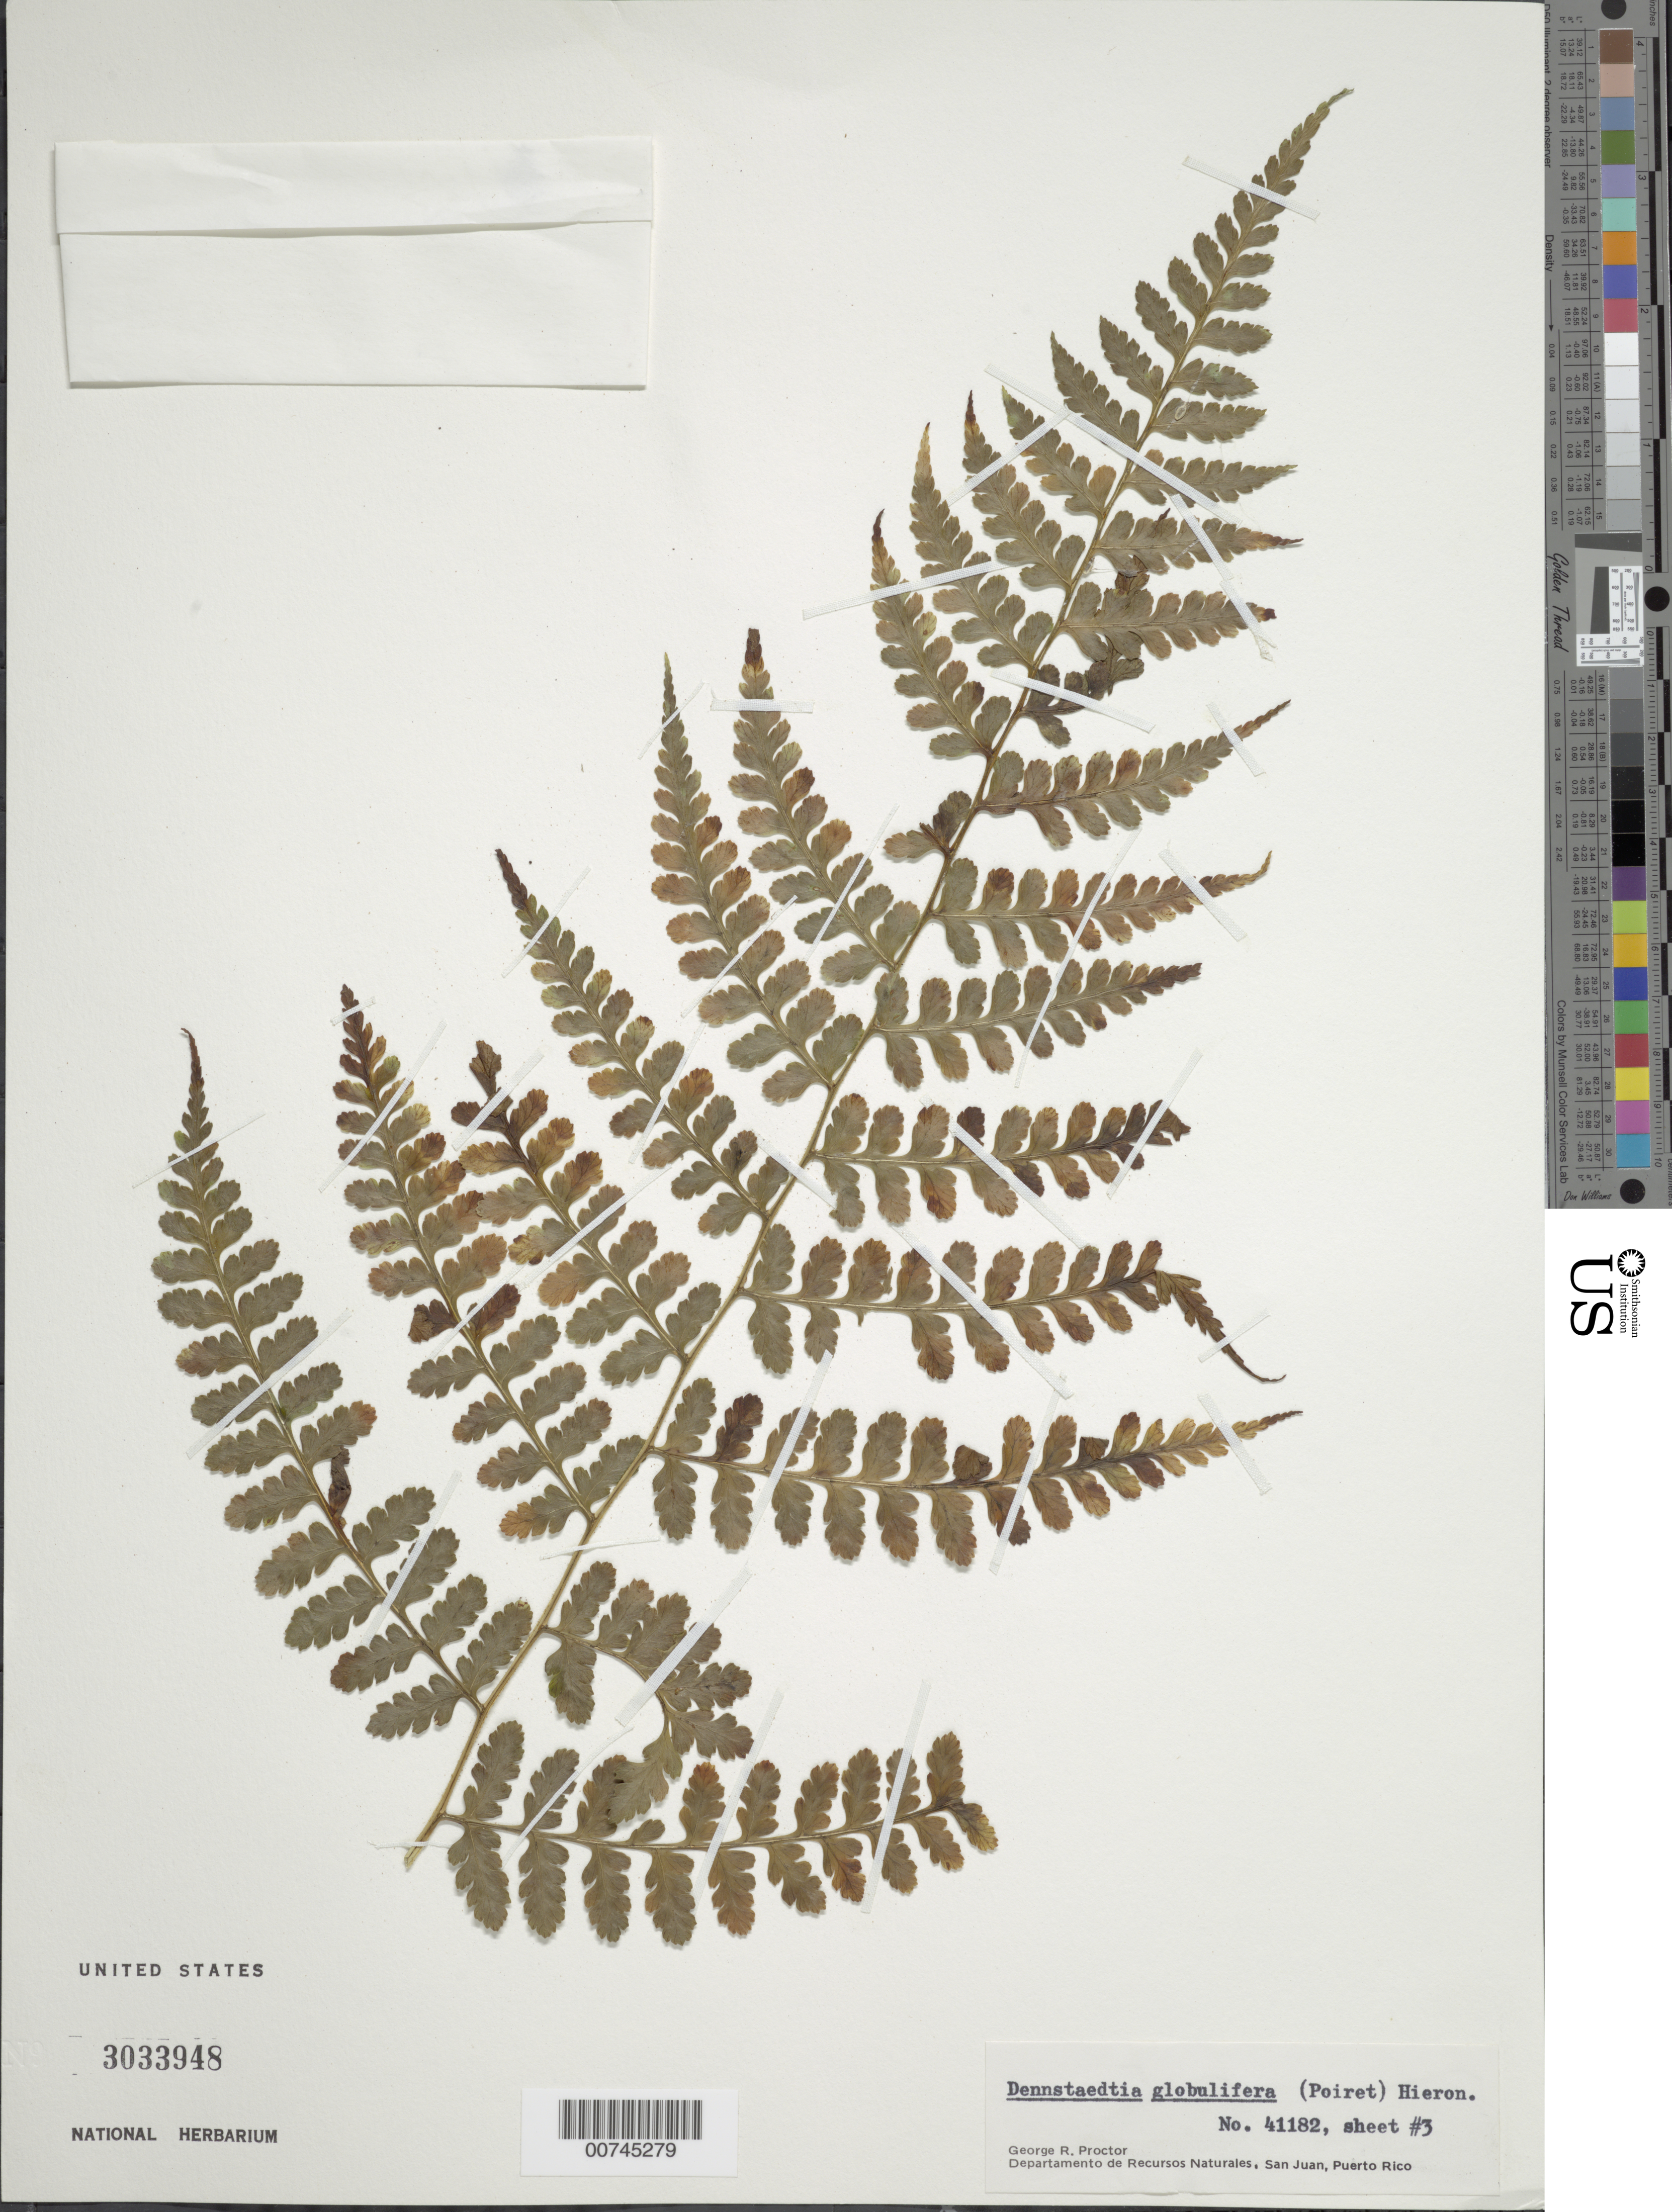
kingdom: Plantae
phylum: Tracheophyta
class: Polypodiopsida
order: Polypodiales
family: Dennstaedtiaceae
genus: Dennstaedtia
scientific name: Dennstaedtia globulifera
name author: (Poir.) Hieron.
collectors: G. R. Proctor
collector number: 41182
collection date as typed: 01 Jun 1985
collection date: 1985-06-01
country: Puerto Rico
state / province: Arecibo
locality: Rio Abajo State Forest: along trail inmediately N. of Campamento Crozier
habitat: Growing in humus on top of large limestone boulder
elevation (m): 330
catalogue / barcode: US 3033948